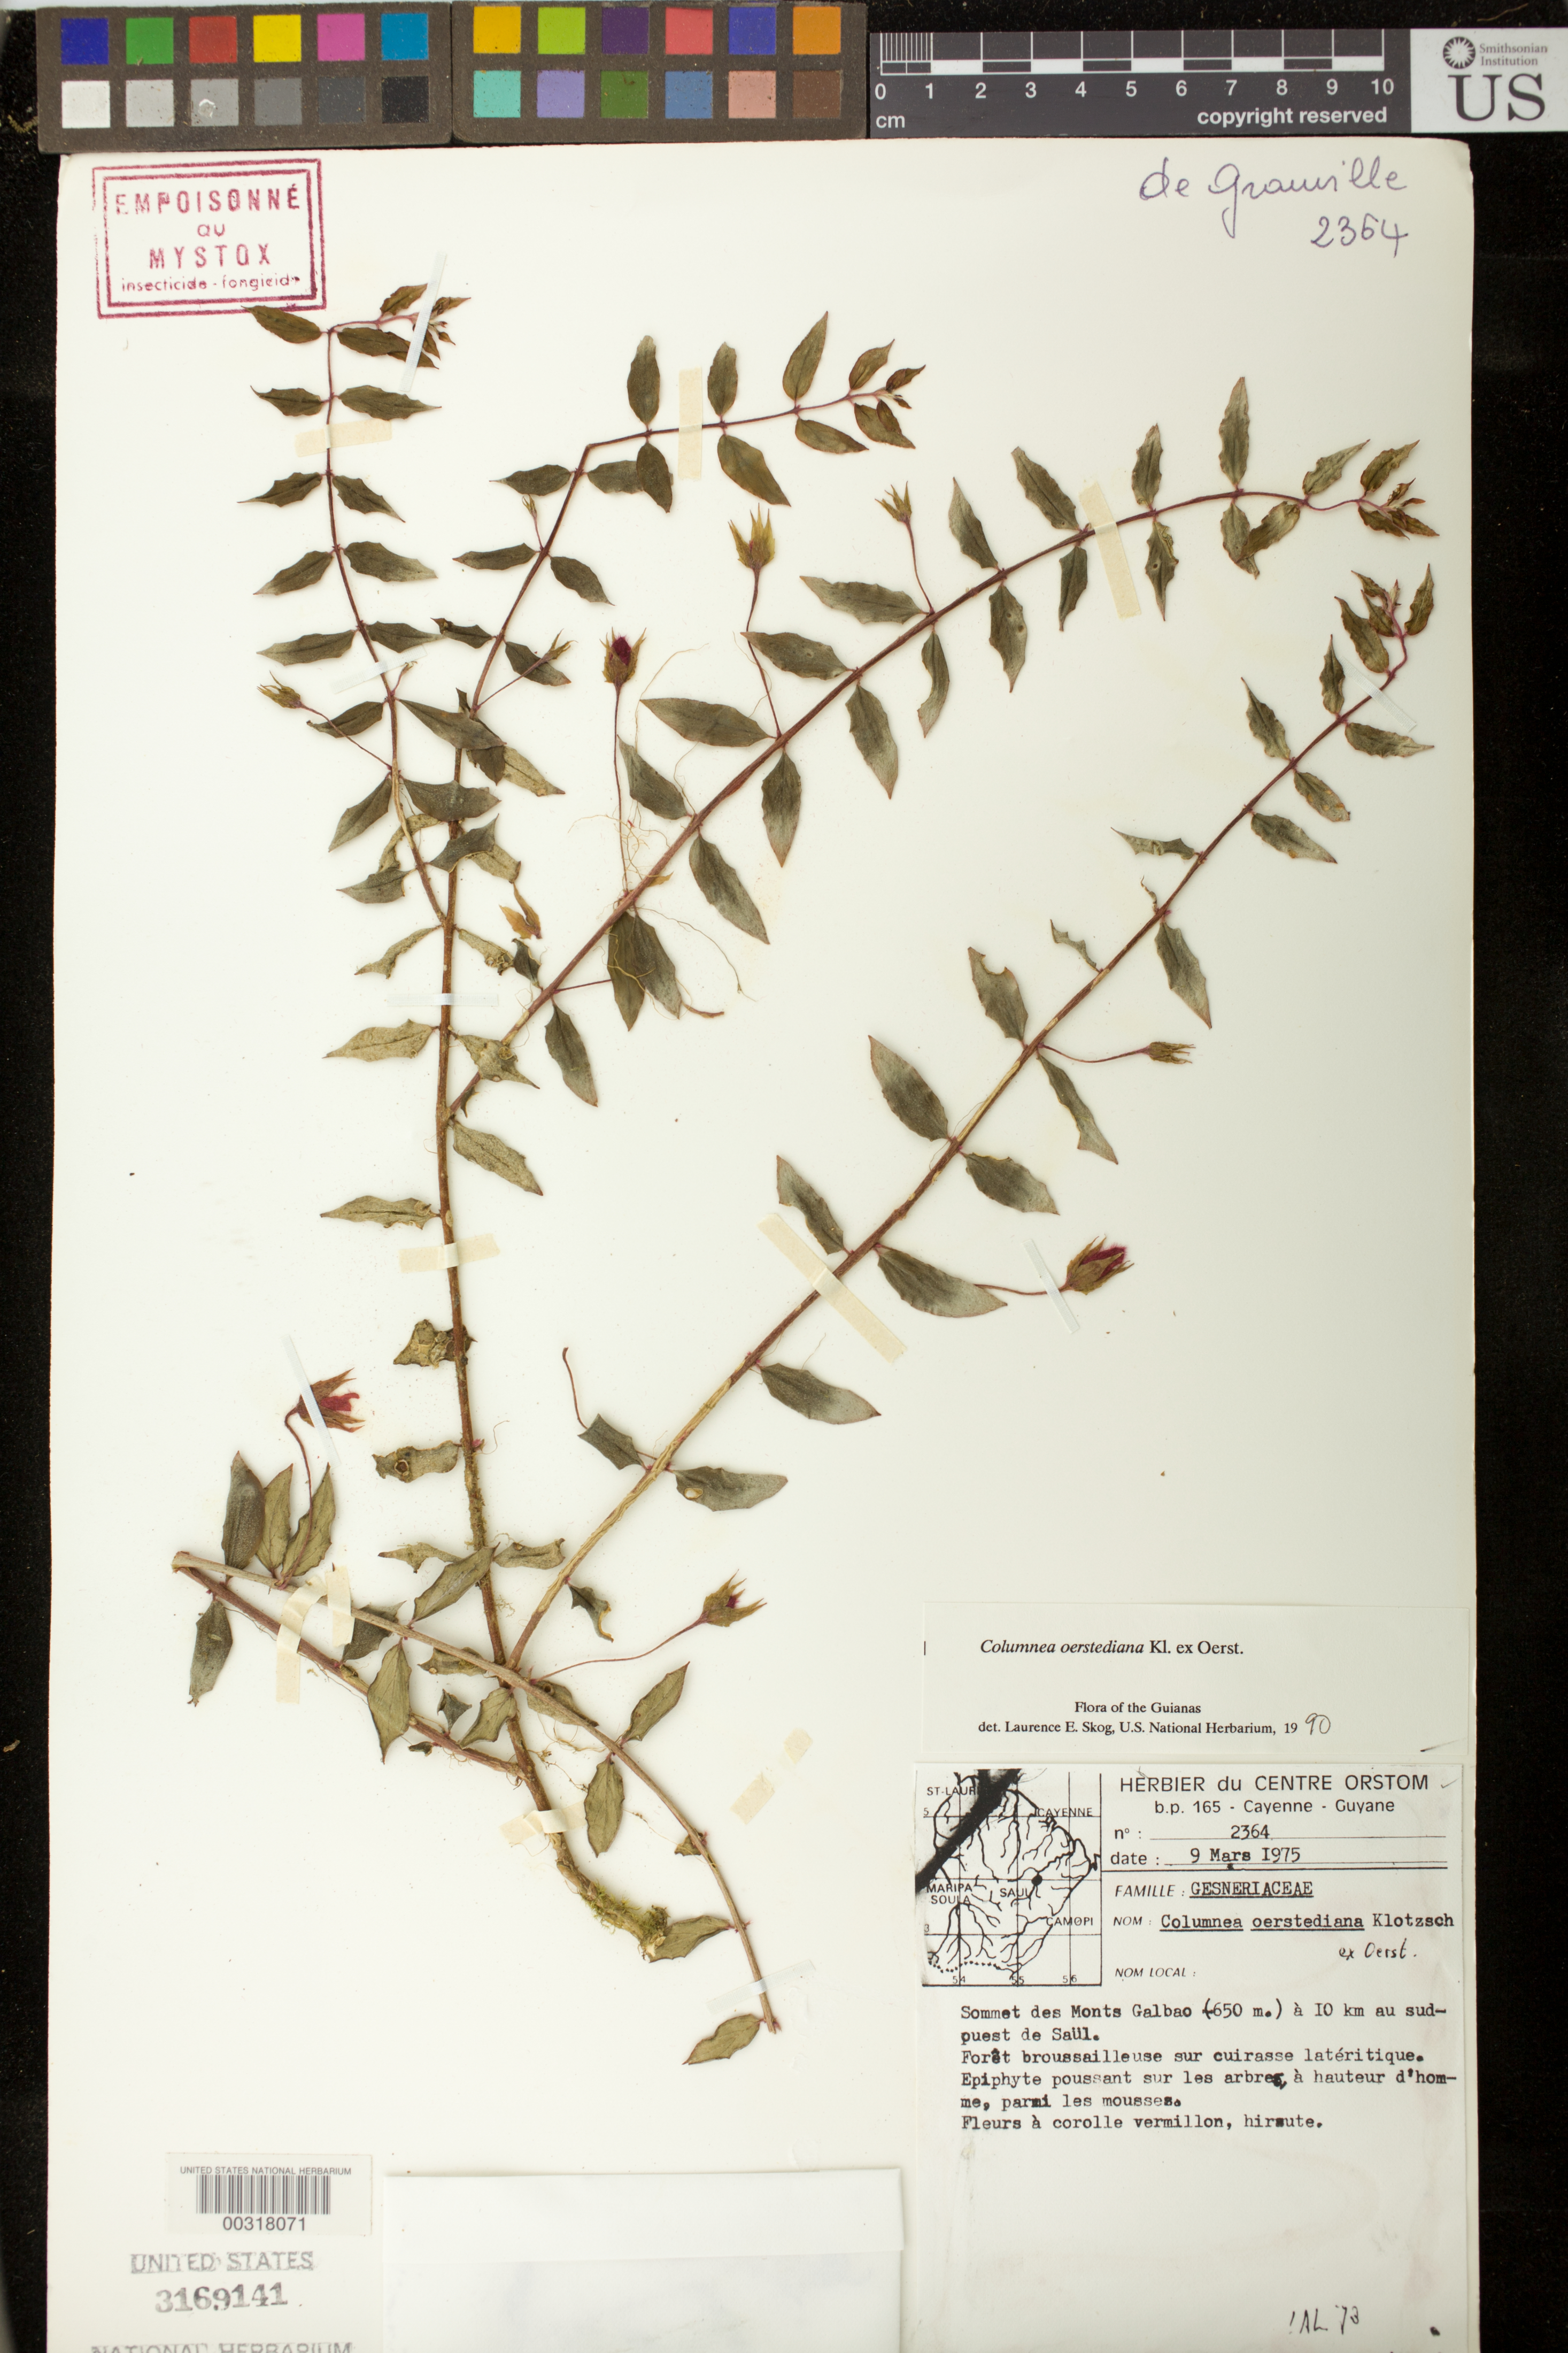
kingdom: Plantae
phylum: Tracheophyta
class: Magnoliopsida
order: Lamiales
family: Gesneriaceae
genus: Columnea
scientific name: Columnea oerstediana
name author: Klotzsch ex Oerst.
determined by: Skog, Laurence E.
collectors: J.-J. de Granville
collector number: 2364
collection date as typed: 09 Mar 1975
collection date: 1975-03-09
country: French Guiana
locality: Sommet des Monts Galbao, à 10 km au SW de Saül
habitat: Forêt broussailleuse sur cuirasse latéritique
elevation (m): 650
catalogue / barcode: US 3169141